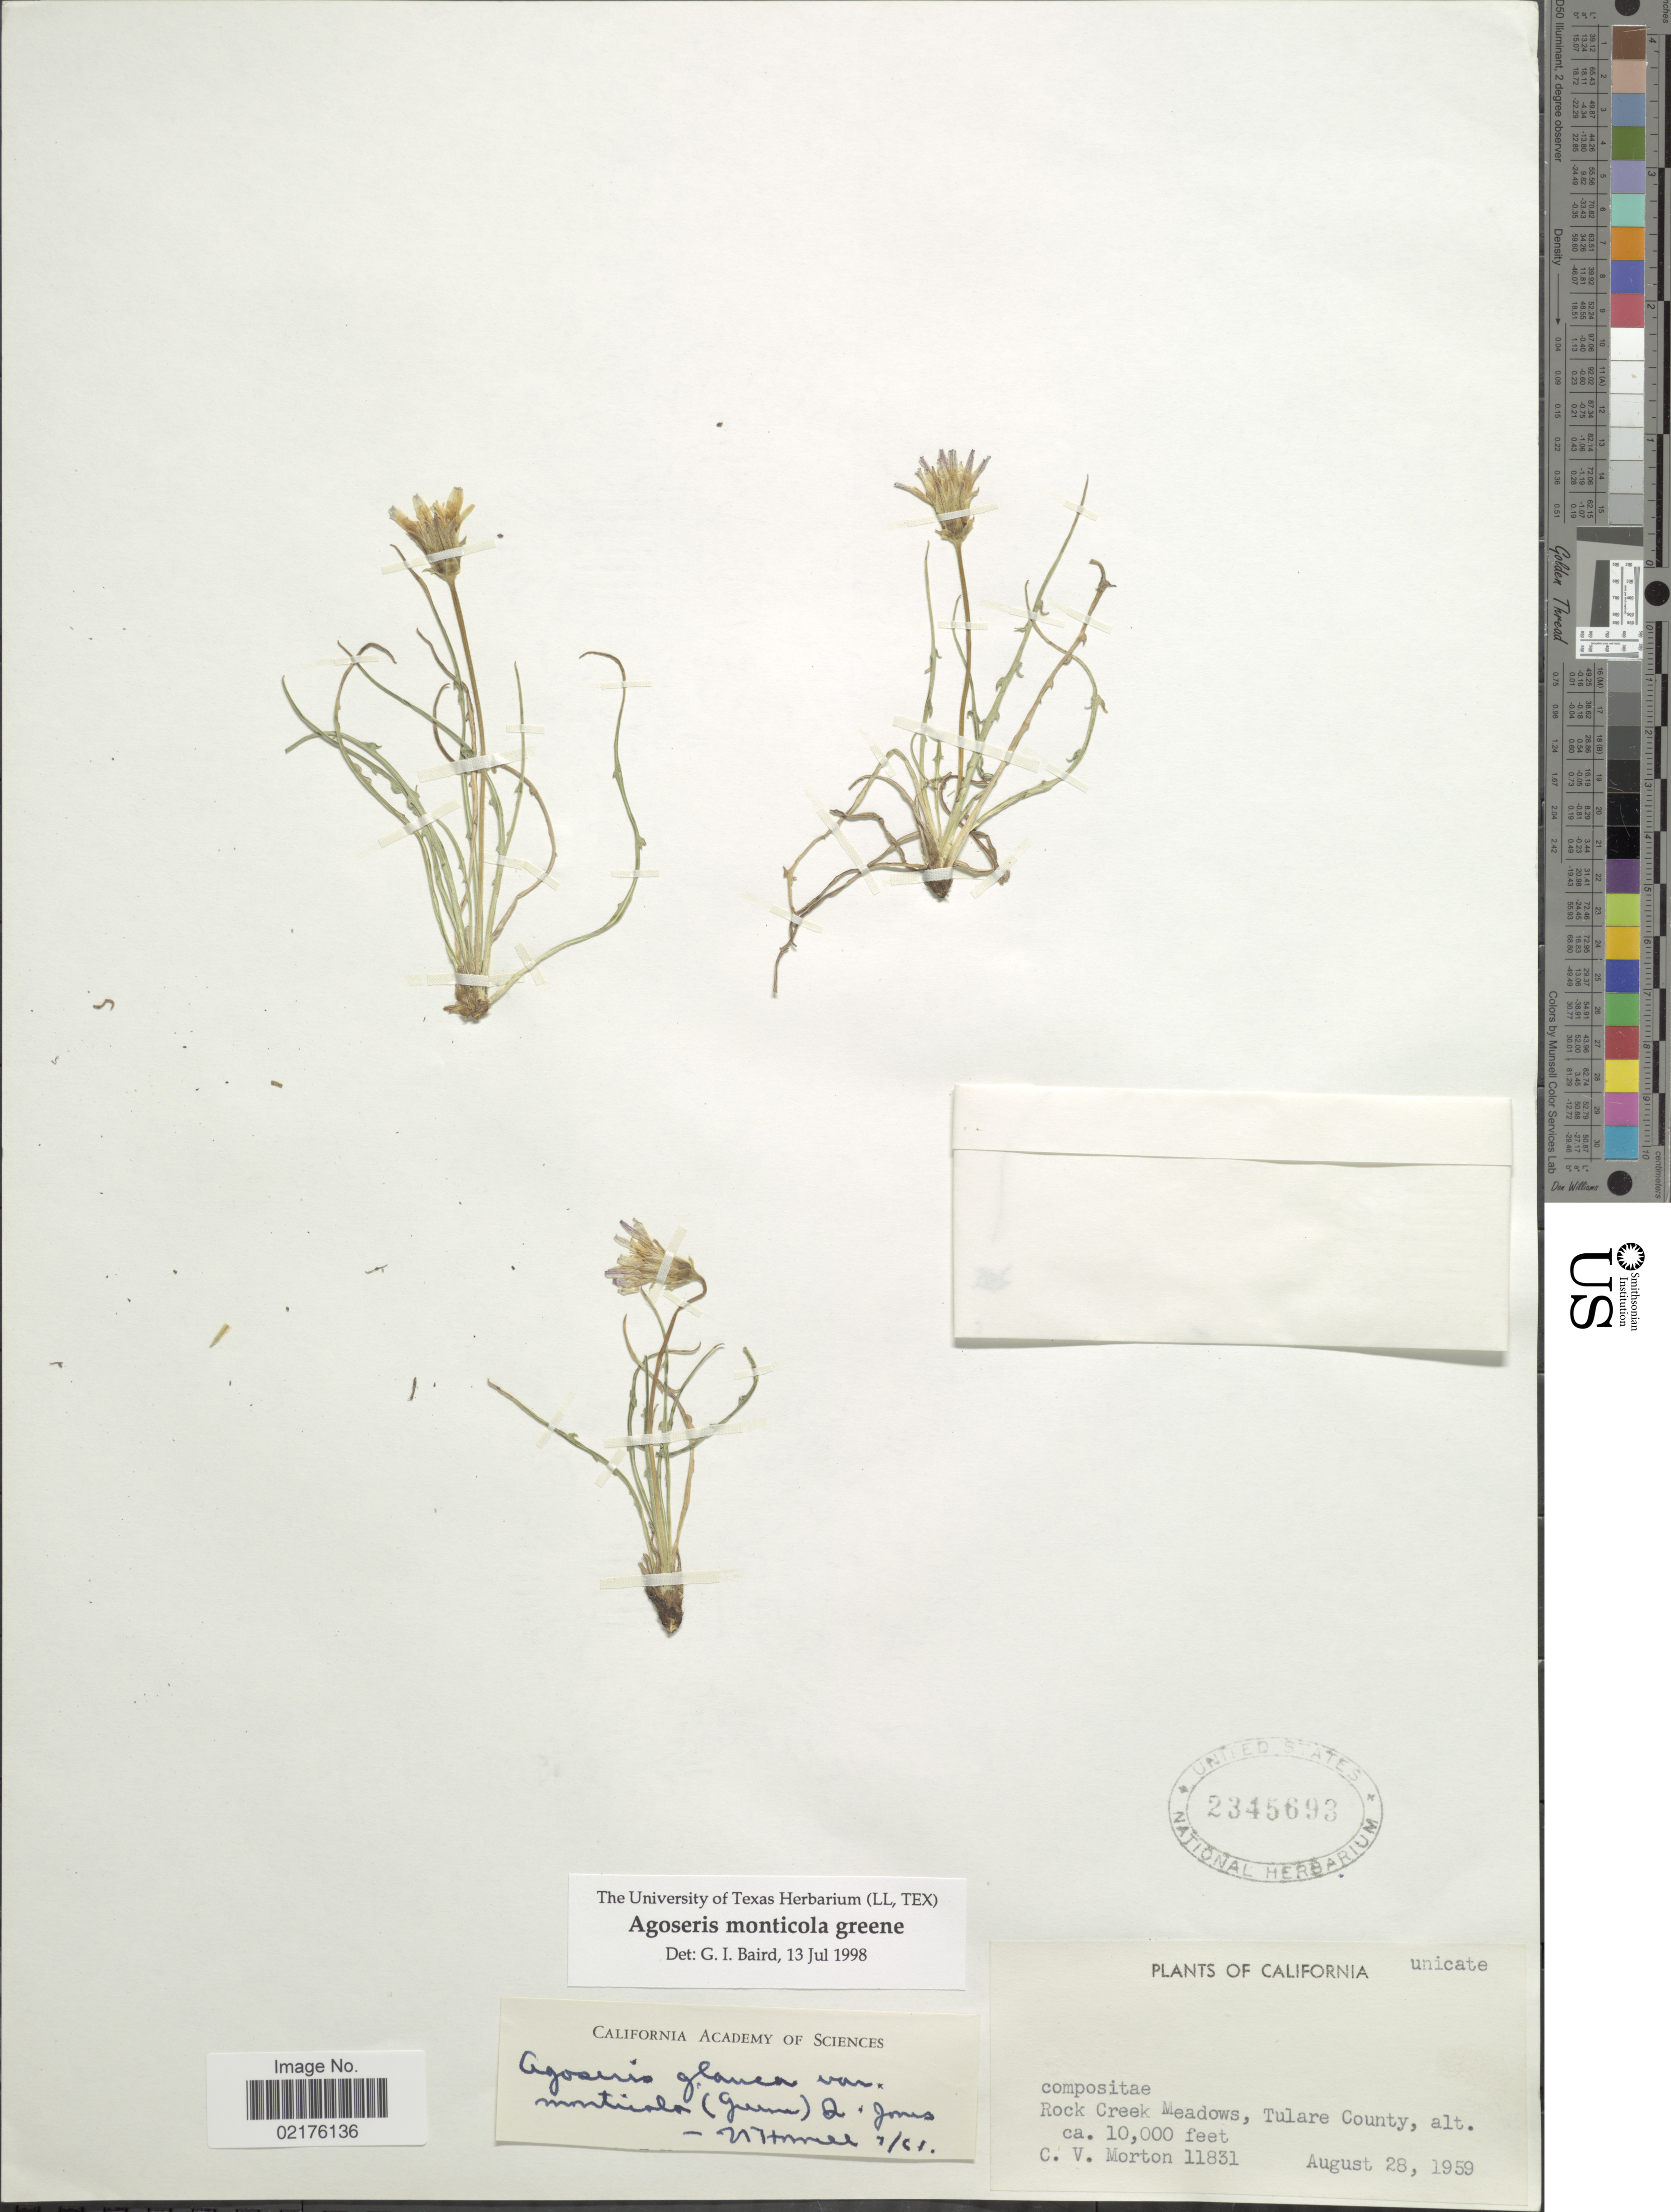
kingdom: Plantae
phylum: Tracheophyta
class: Magnoliopsida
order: Asterales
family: Asteraceae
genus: Agoseris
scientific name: Agoseris monticola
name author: Greene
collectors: C. V. Morton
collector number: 11831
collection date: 1959-08-28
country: United States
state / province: California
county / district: Tulare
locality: Rock Creek Meadows, Tulare County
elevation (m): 3048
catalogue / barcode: US 2345693